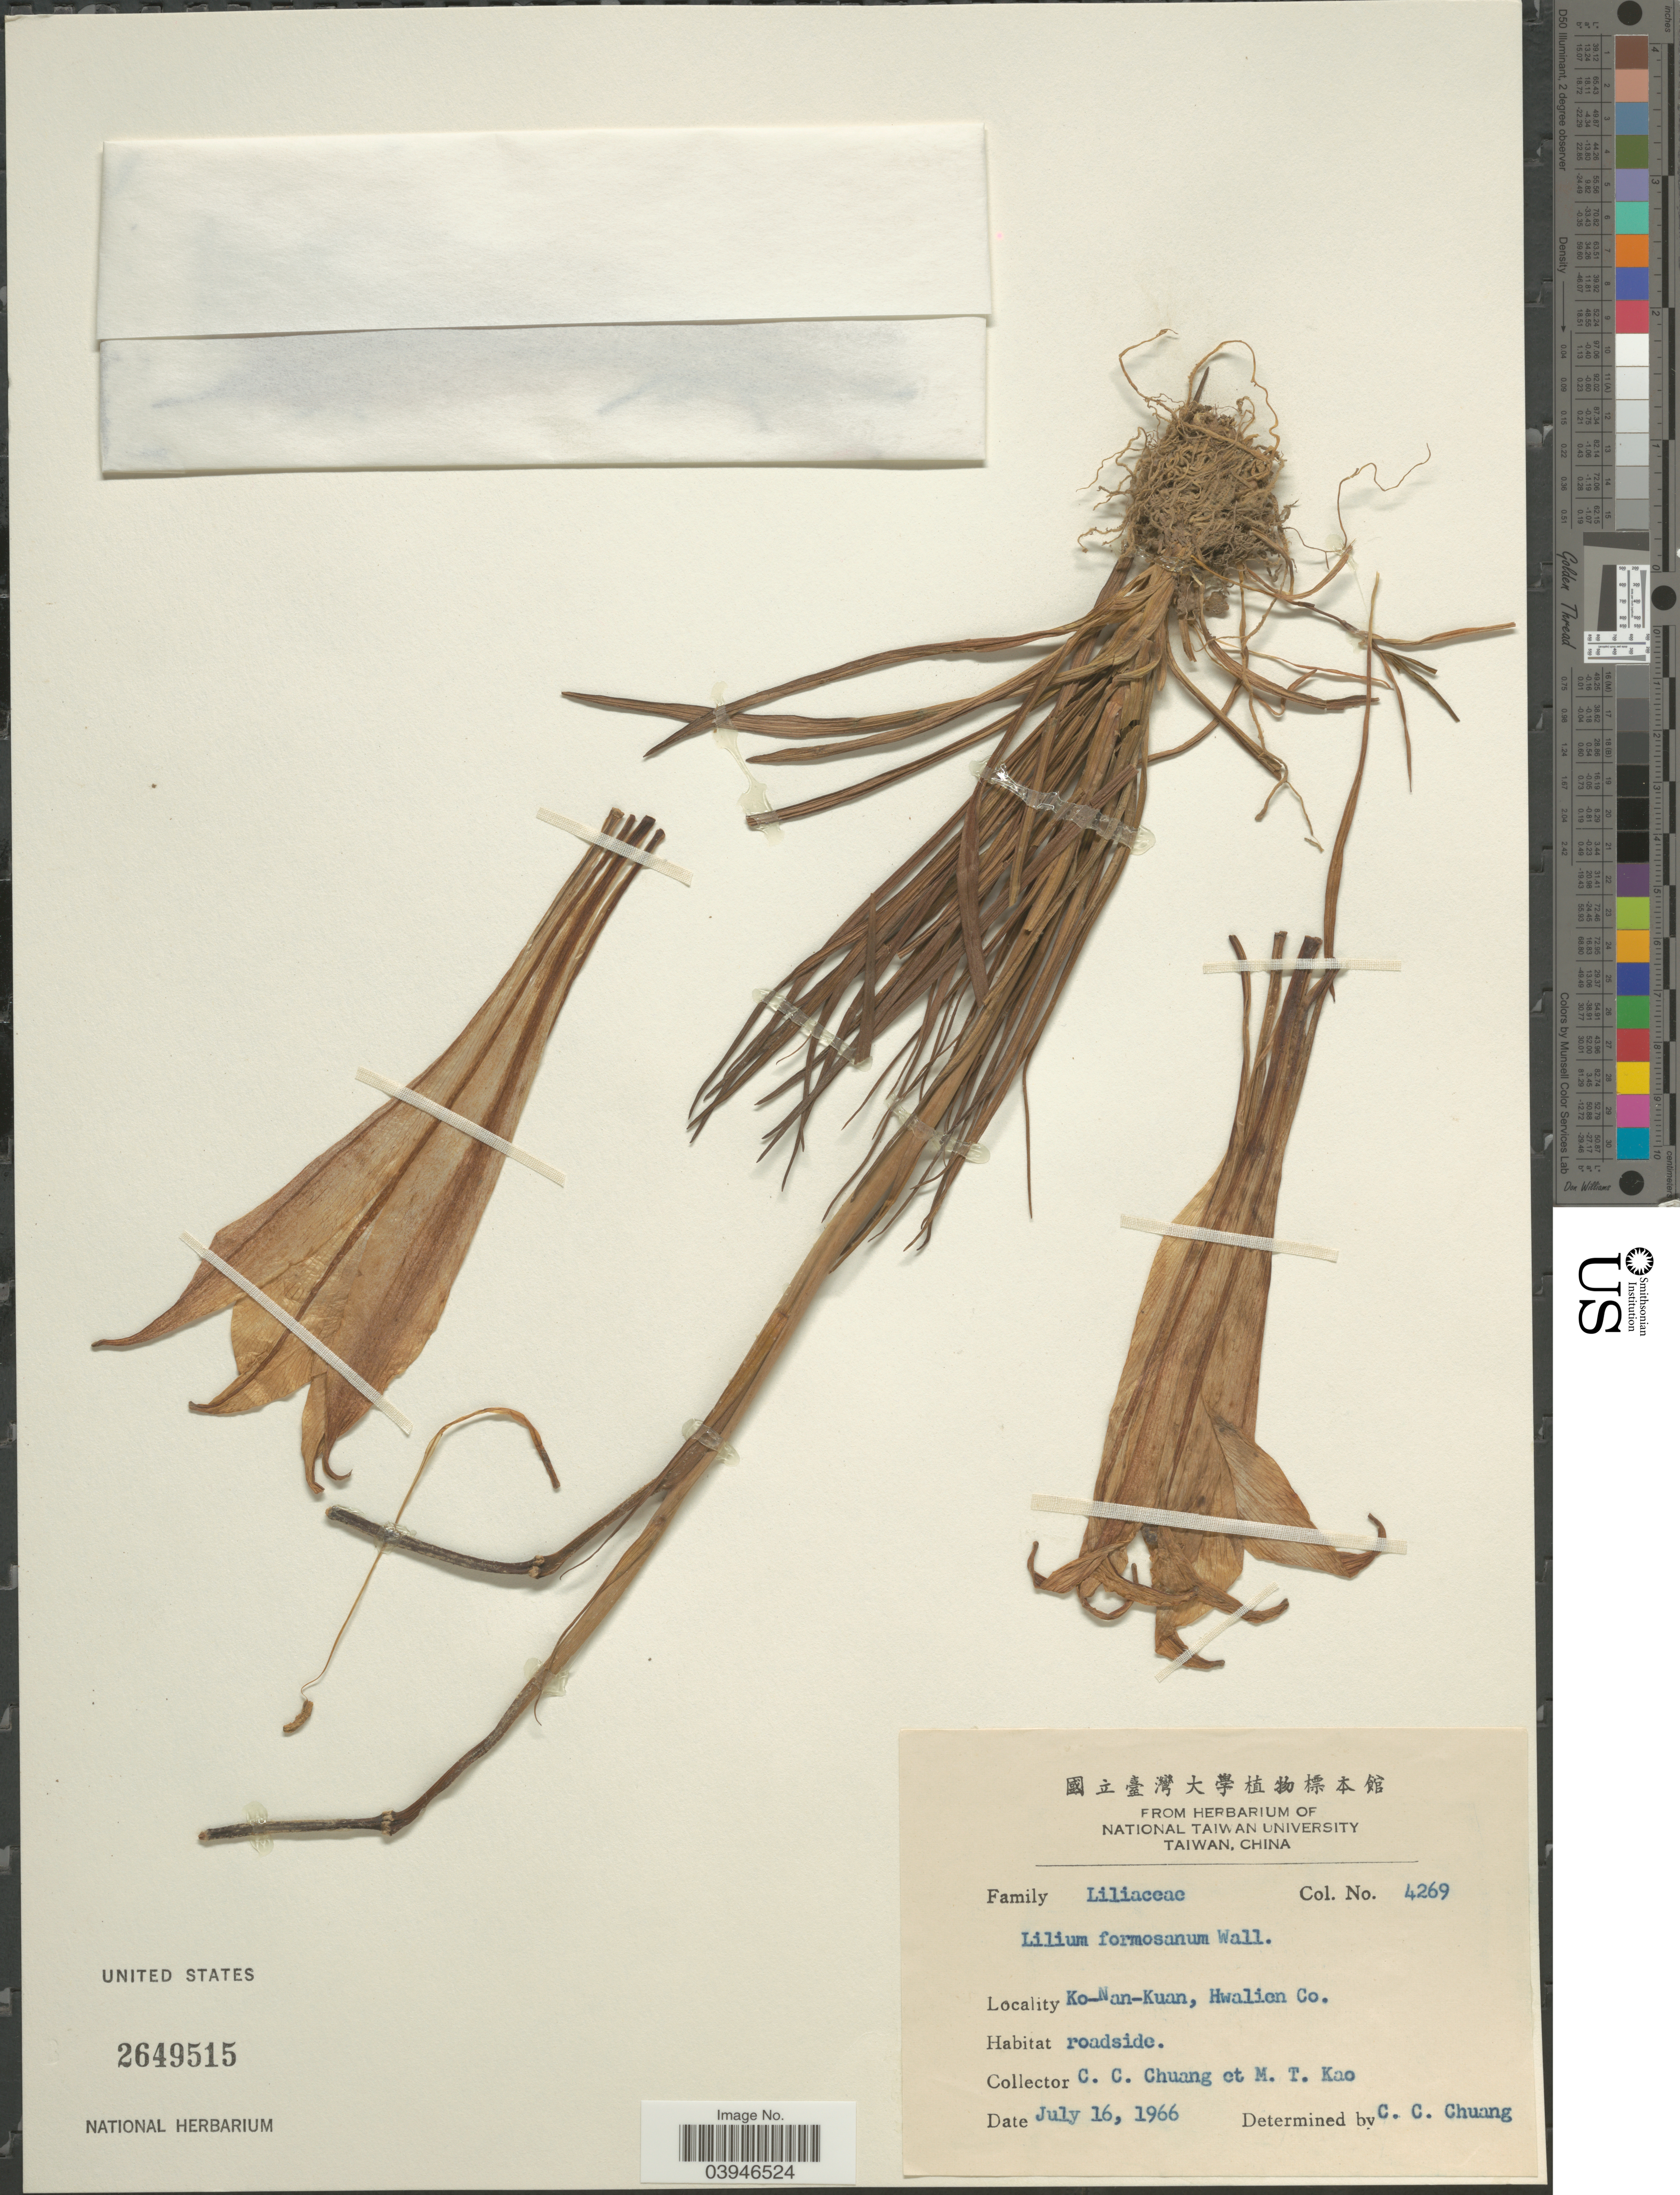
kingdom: Plantae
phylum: Tracheophyta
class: Liliopsida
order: Liliales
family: Liliaceae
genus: Lilium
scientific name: Lilium formosanum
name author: Wallace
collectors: C. C. Chuang & M. T. Kao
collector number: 4269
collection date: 1966-07-16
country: Taiwan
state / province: Hualien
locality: Ko-Nan-Kuan, Hwalien Co. Roadside.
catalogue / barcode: US 2649515